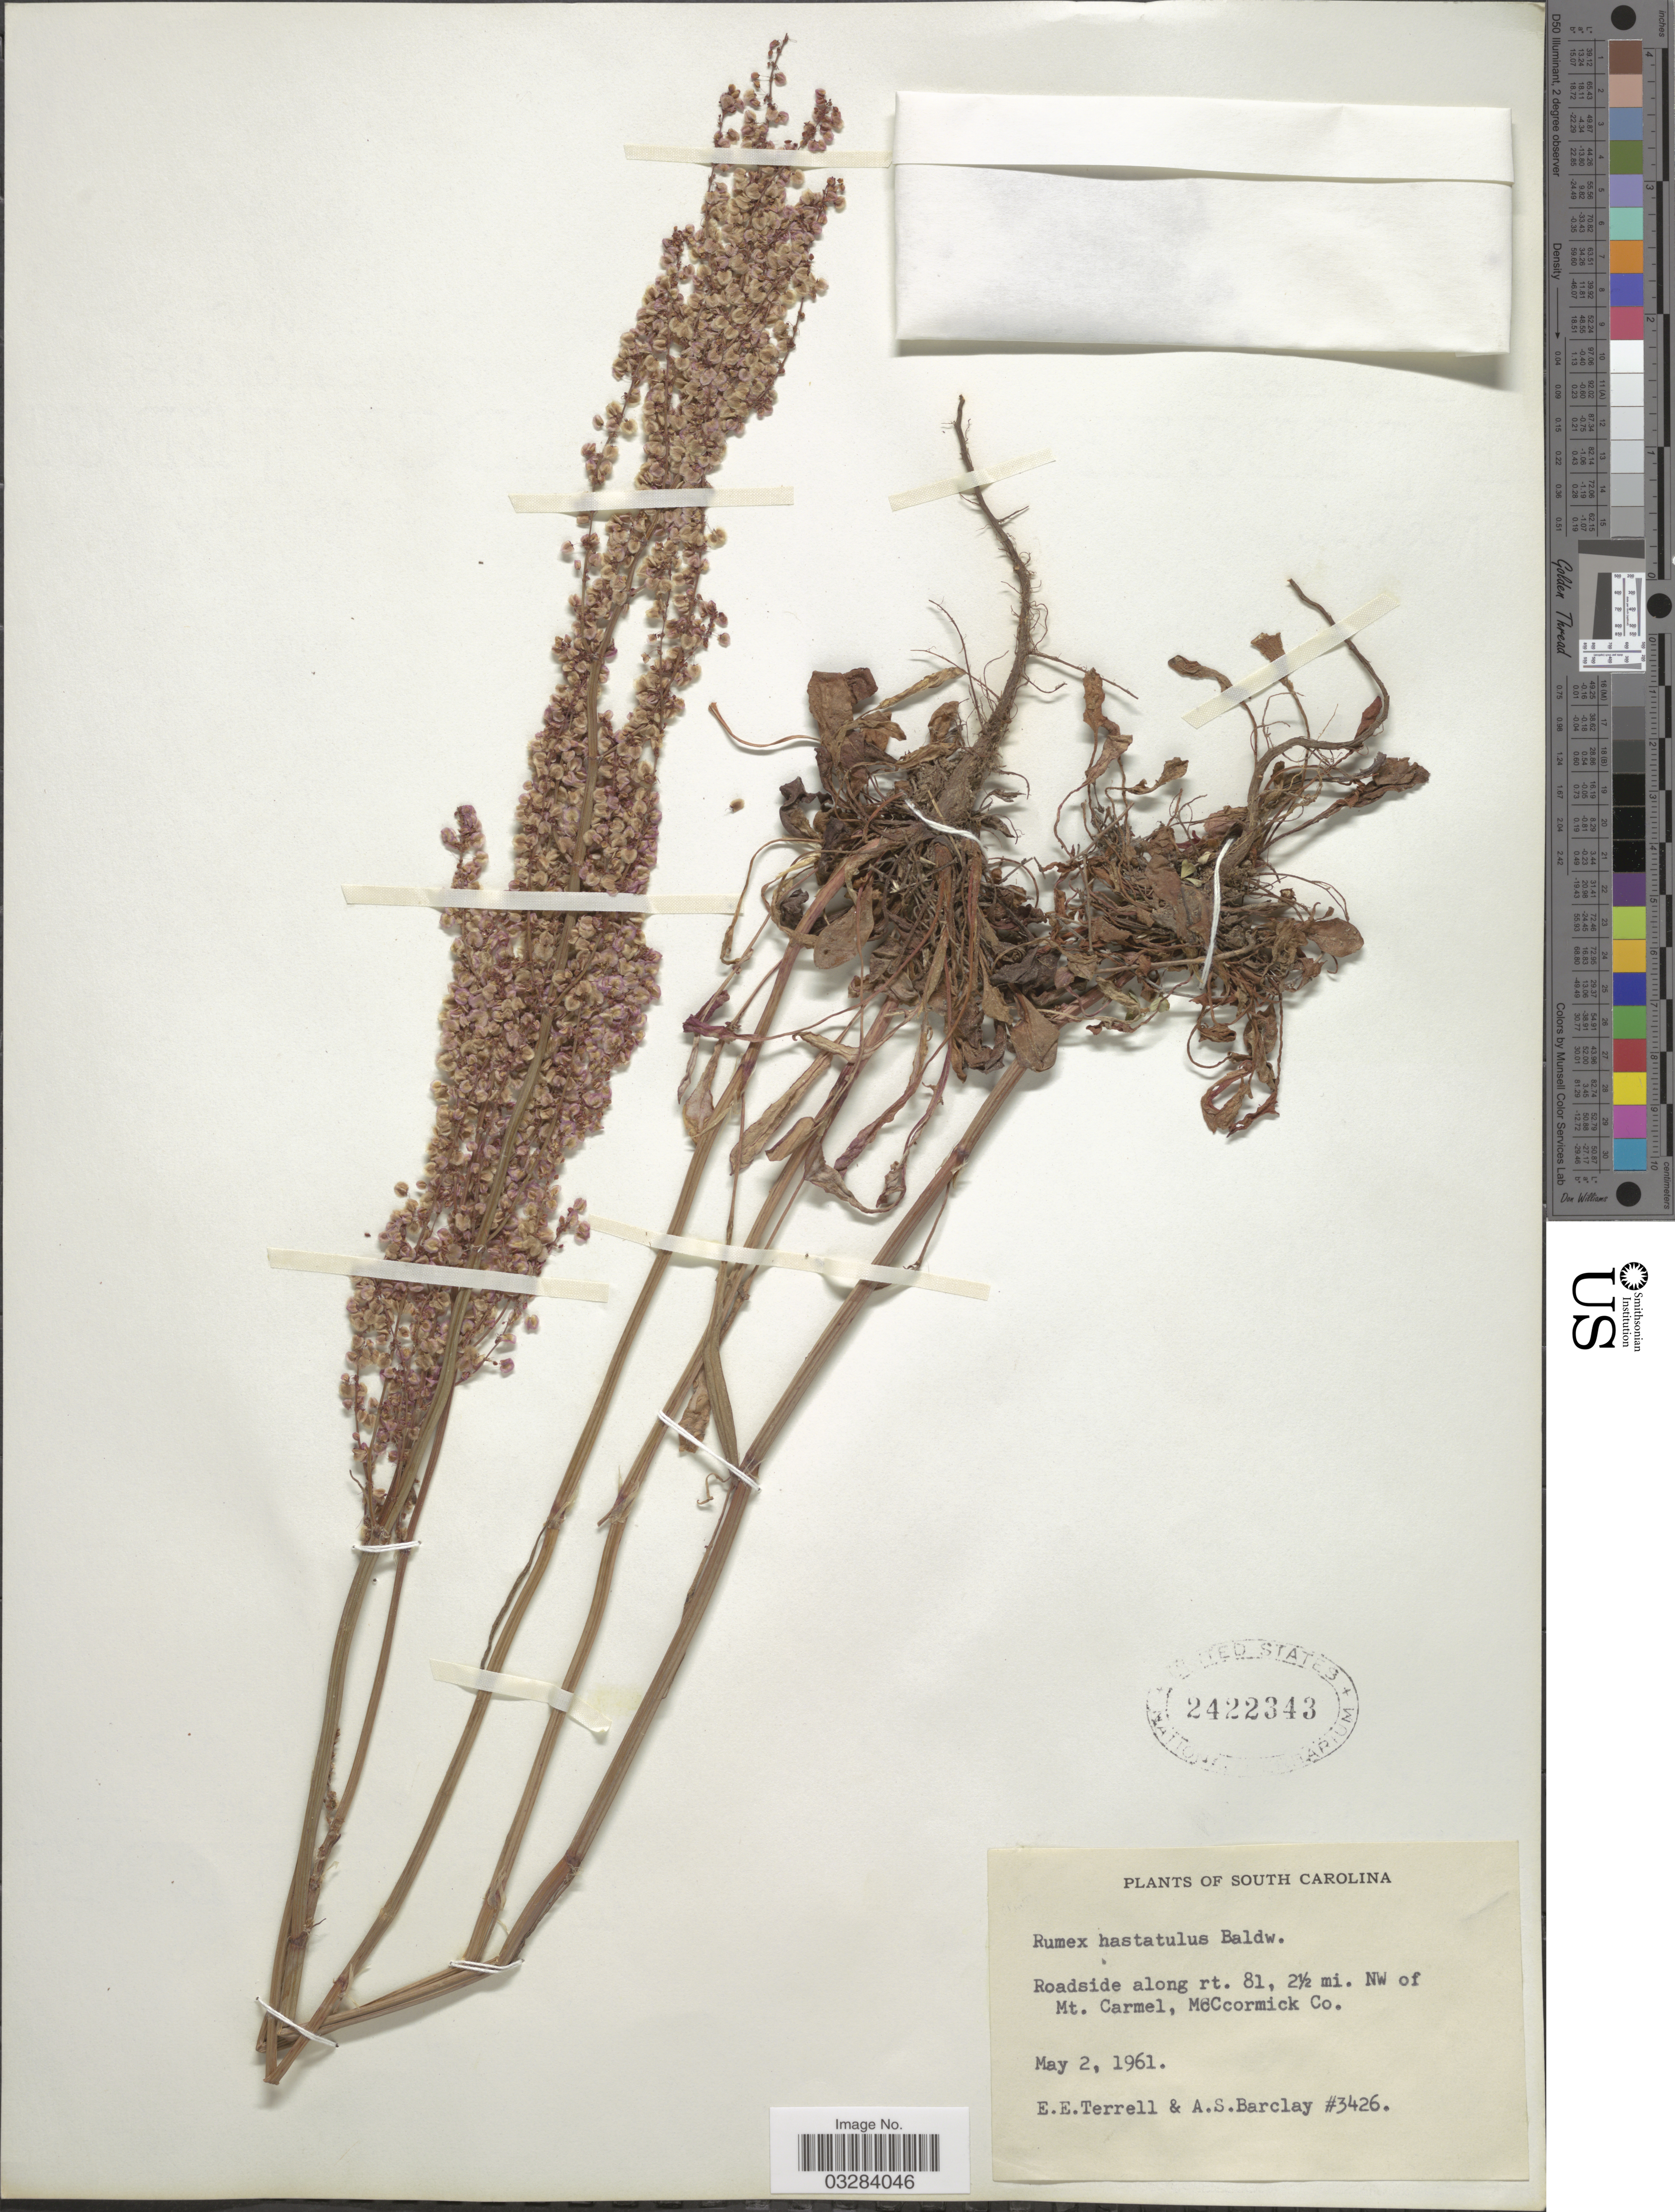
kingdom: Plantae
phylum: Tracheophyta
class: Magnoliopsida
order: Caryophyllales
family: Polygonaceae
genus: Rumex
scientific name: Rumex hastatulus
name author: Baldwin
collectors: E. E. Terrell & A. S. Barclay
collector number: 3426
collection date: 1961-05-02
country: United States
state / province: South Carolina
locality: Roadside along rt. 81, 2½ mi. NW of Mt. Carmel, McCcormick Co.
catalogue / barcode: US 2422343